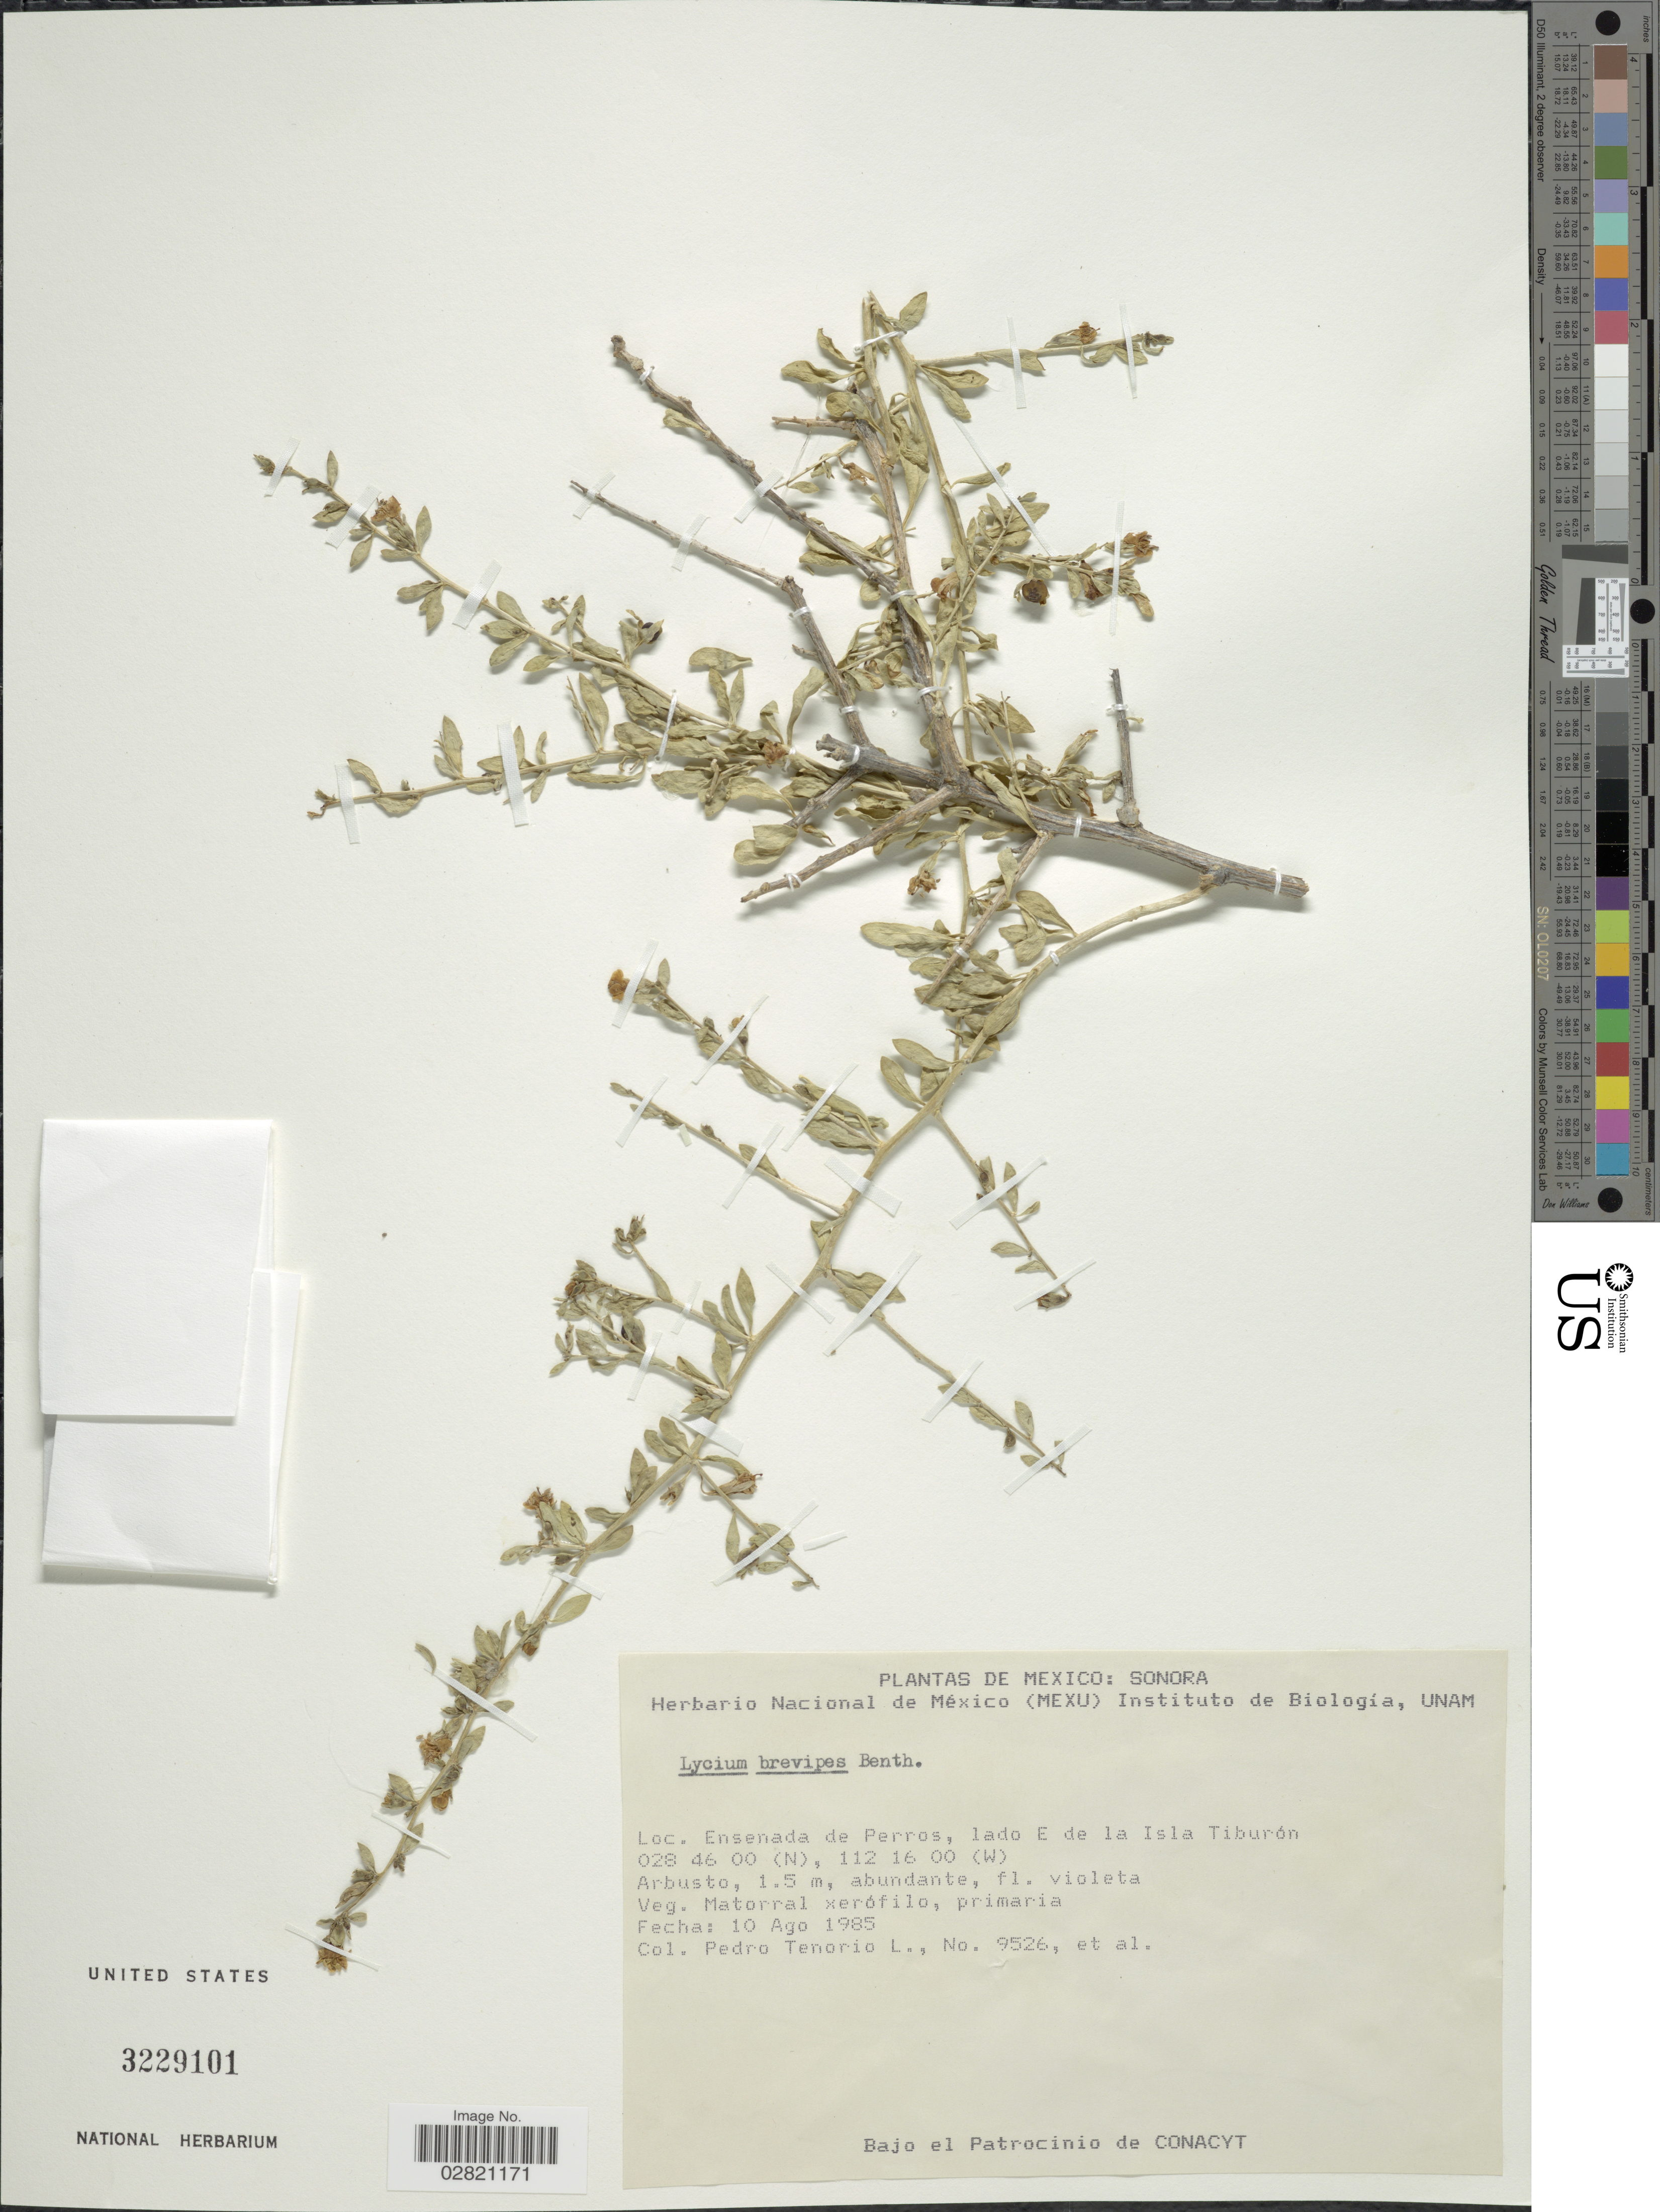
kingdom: Plantae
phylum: Tracheophyta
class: Magnoliopsida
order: Solanales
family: Solanaceae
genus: Lycium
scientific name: Lycium brevipes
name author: Benth.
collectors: P. Tenorio L. & et al.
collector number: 9526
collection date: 1985-08-10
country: Mexico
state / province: Sonora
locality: Ensenada de Perros, lado E de la Isla Tiburón.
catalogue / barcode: US 3229101